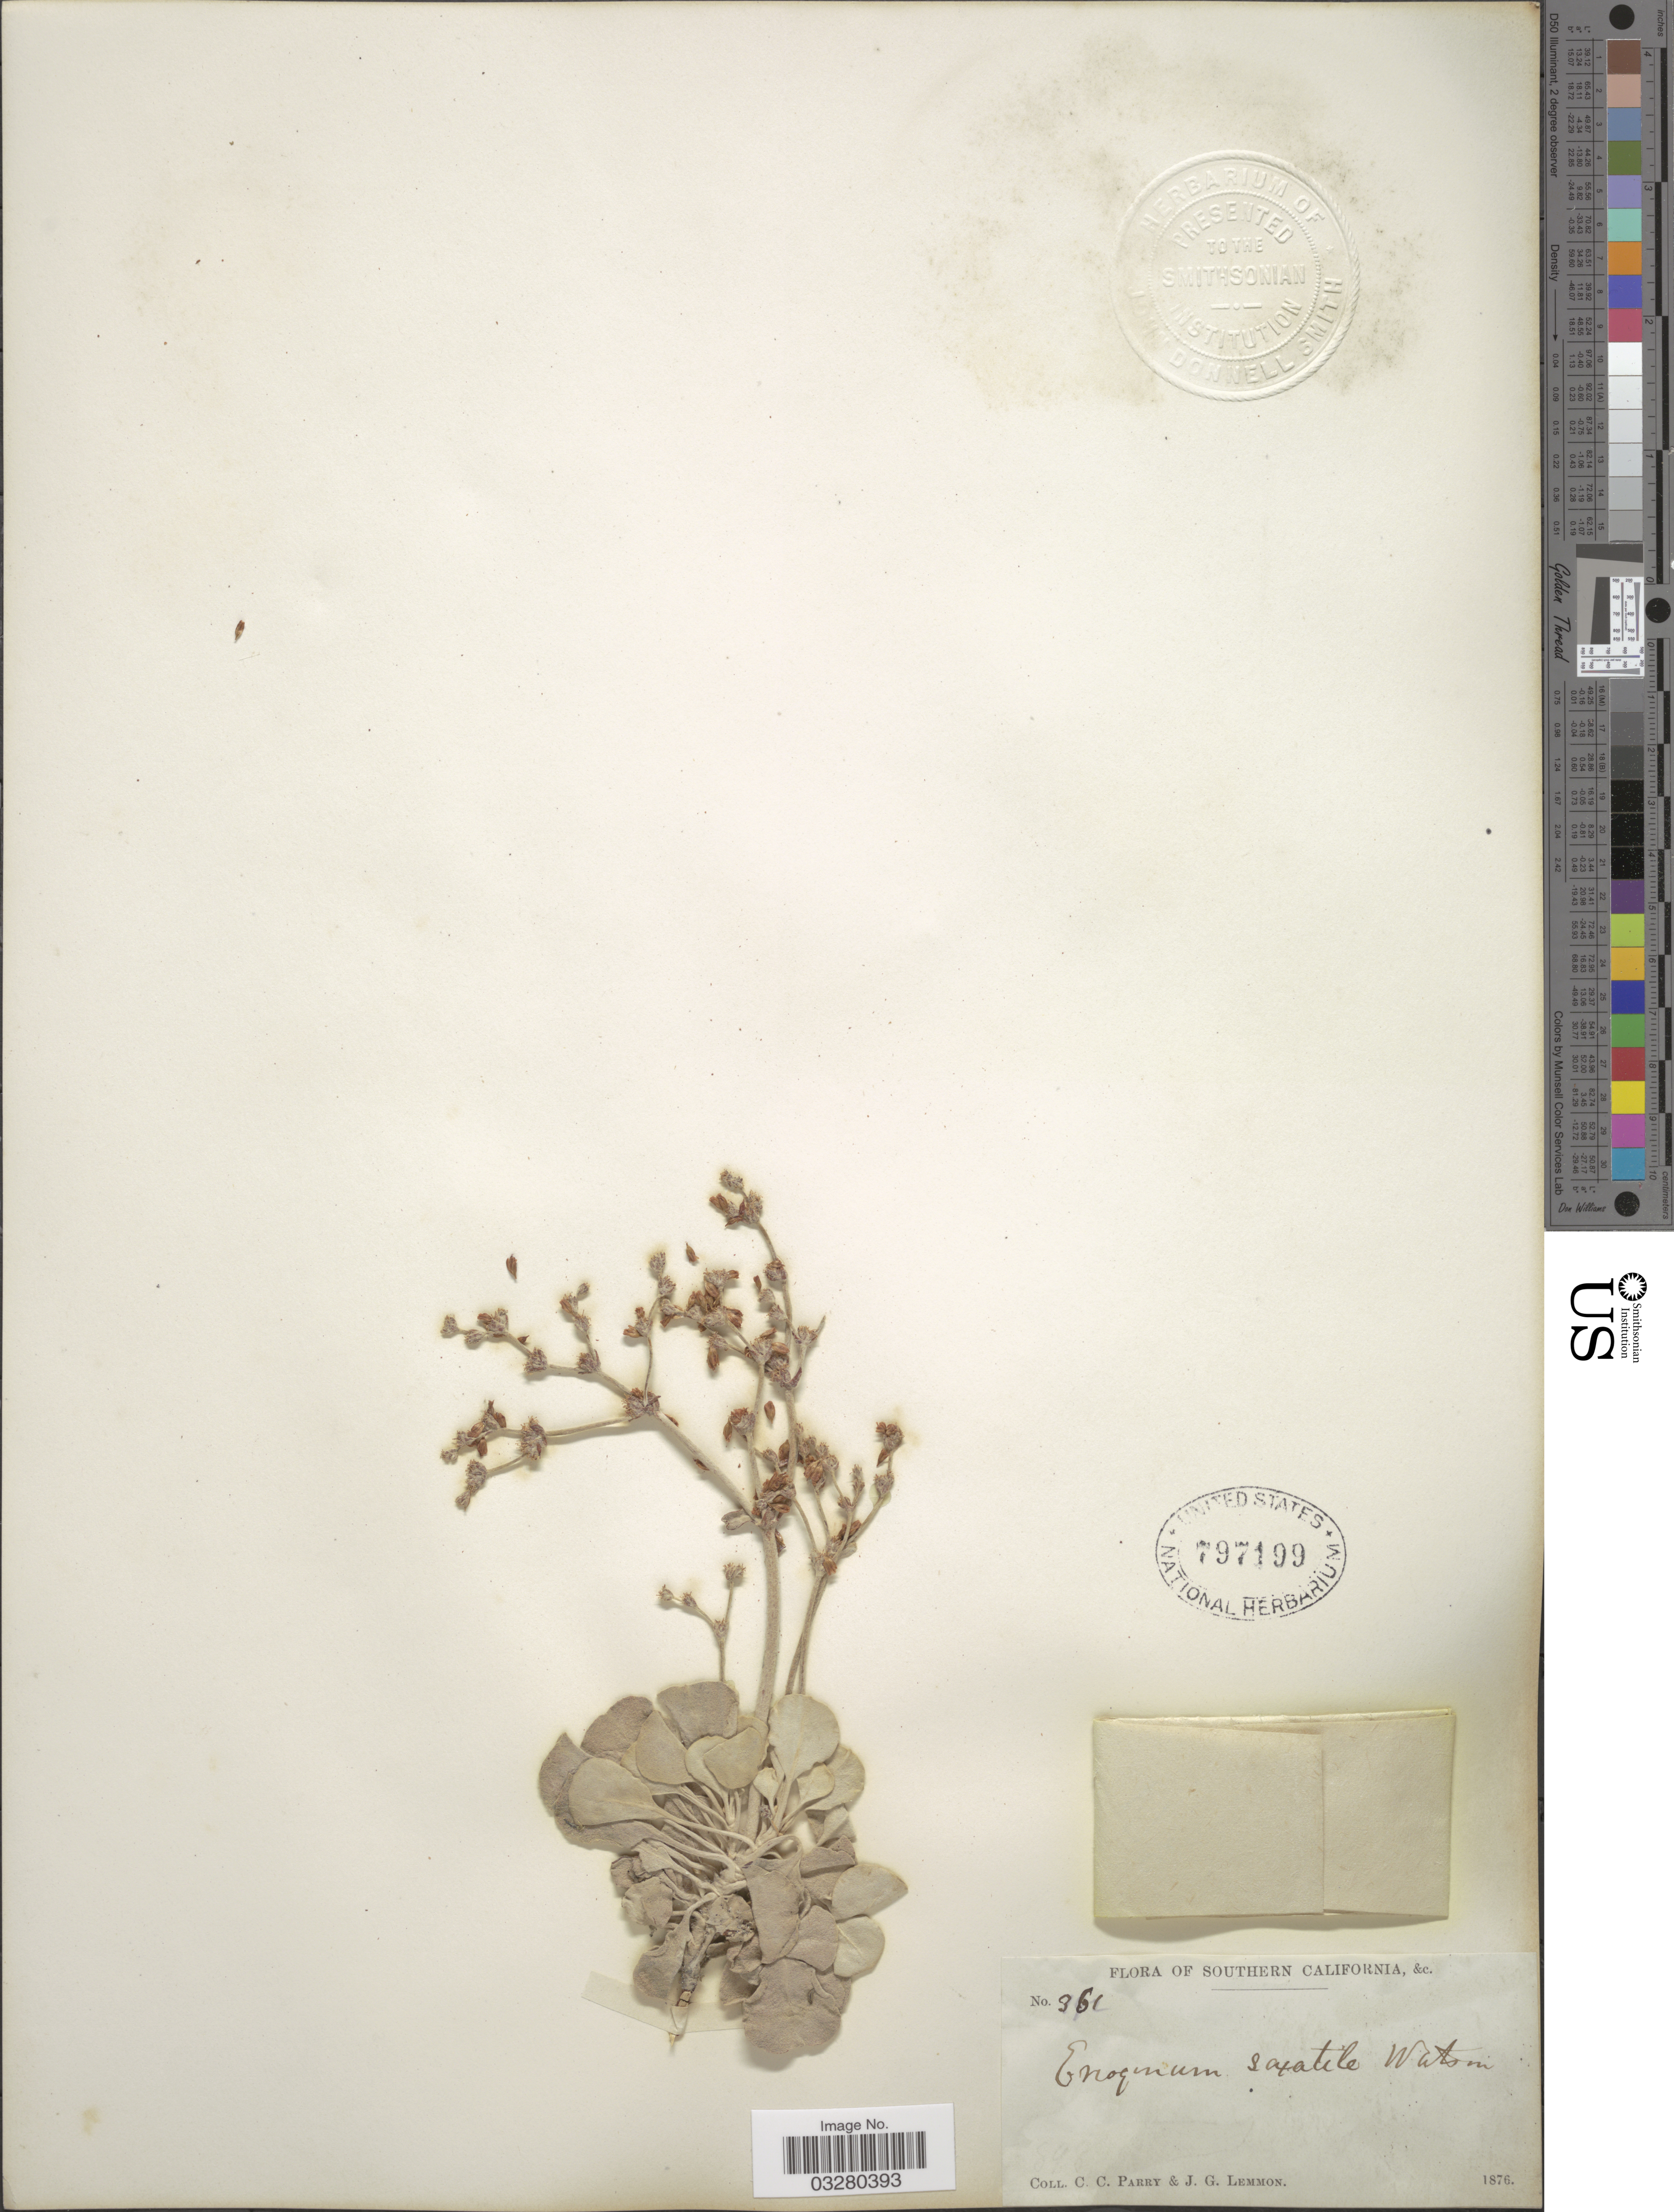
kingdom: Plantae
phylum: Tracheophyta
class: Magnoliopsida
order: Caryophyllales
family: Polygonaceae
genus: Eriogonum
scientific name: Eriogonum saxatile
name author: S. Watson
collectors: C. C. Parry & J. Lemmon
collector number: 361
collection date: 1876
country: United States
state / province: California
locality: Southern California.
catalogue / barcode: US 797199